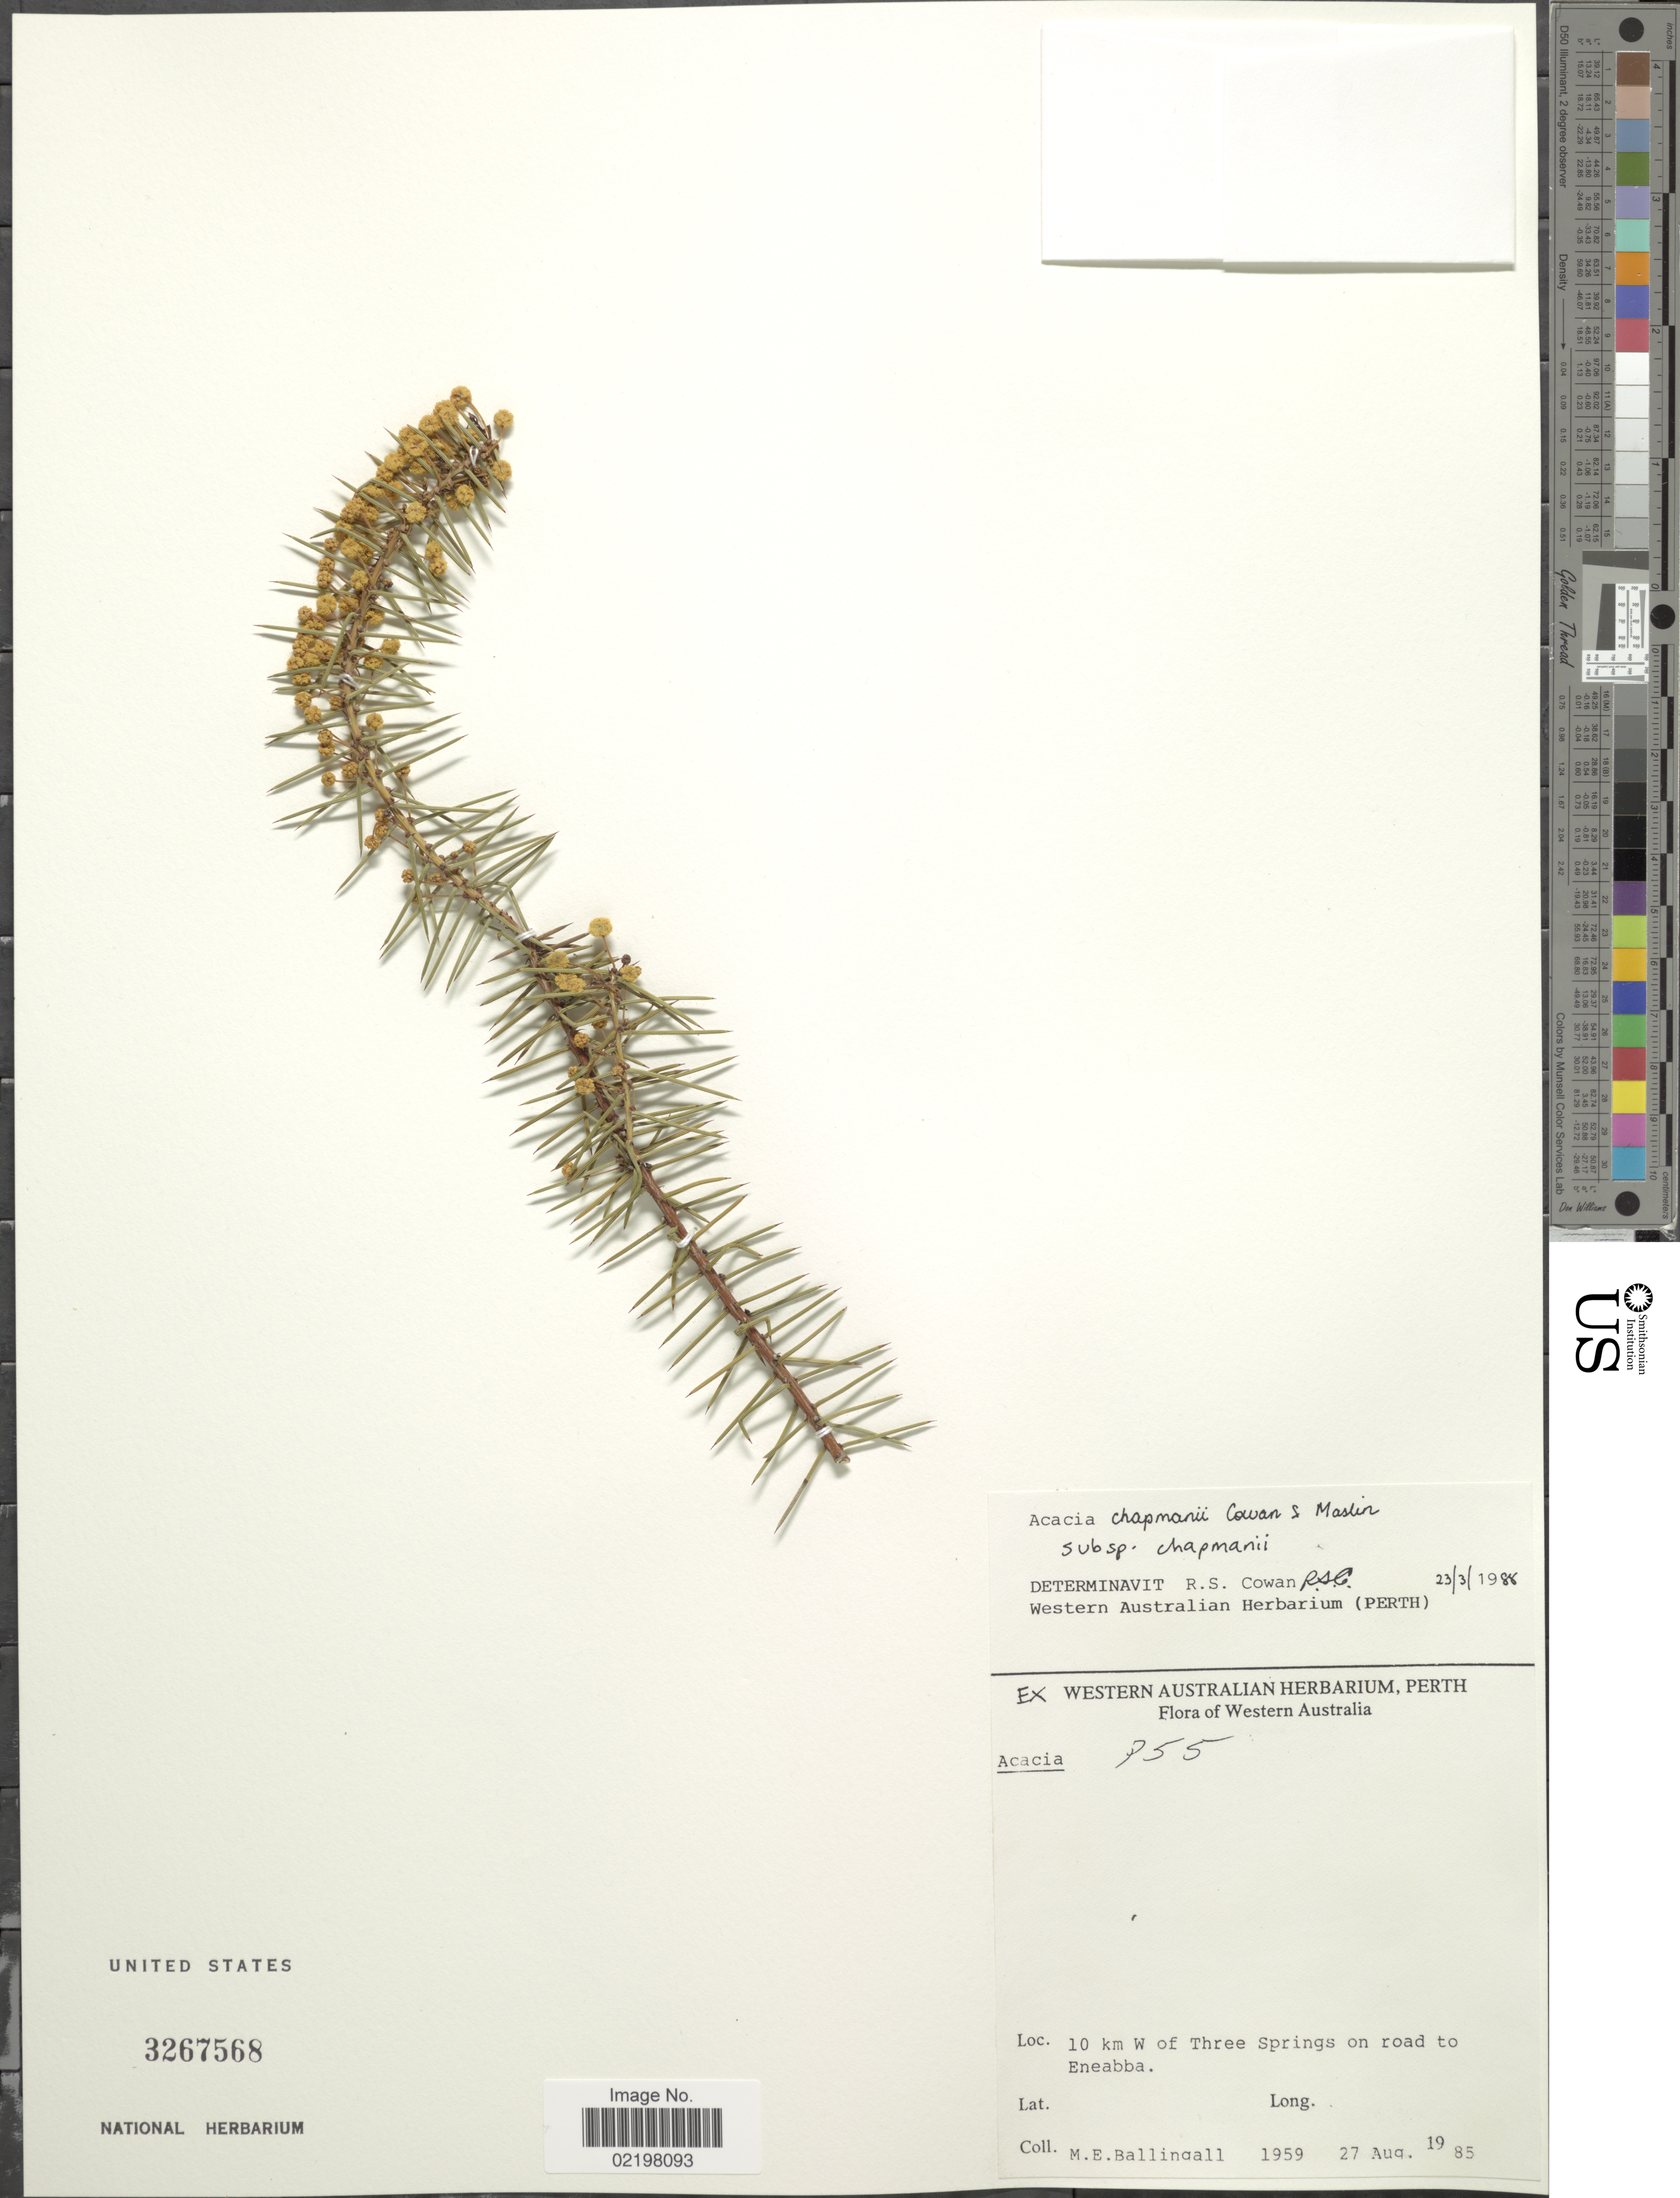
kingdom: Plantae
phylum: Tracheophyta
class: Magnoliopsida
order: Fabales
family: Fabaceae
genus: Acacia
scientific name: Acacia chapmanii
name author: R.S. Cowan & Maslin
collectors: M. Ballingall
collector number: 1959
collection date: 1985-08-27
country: Australia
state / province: Western Australia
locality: Western Australia, 10 km W of Three Springs on road to Eneabba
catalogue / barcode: US 3267568